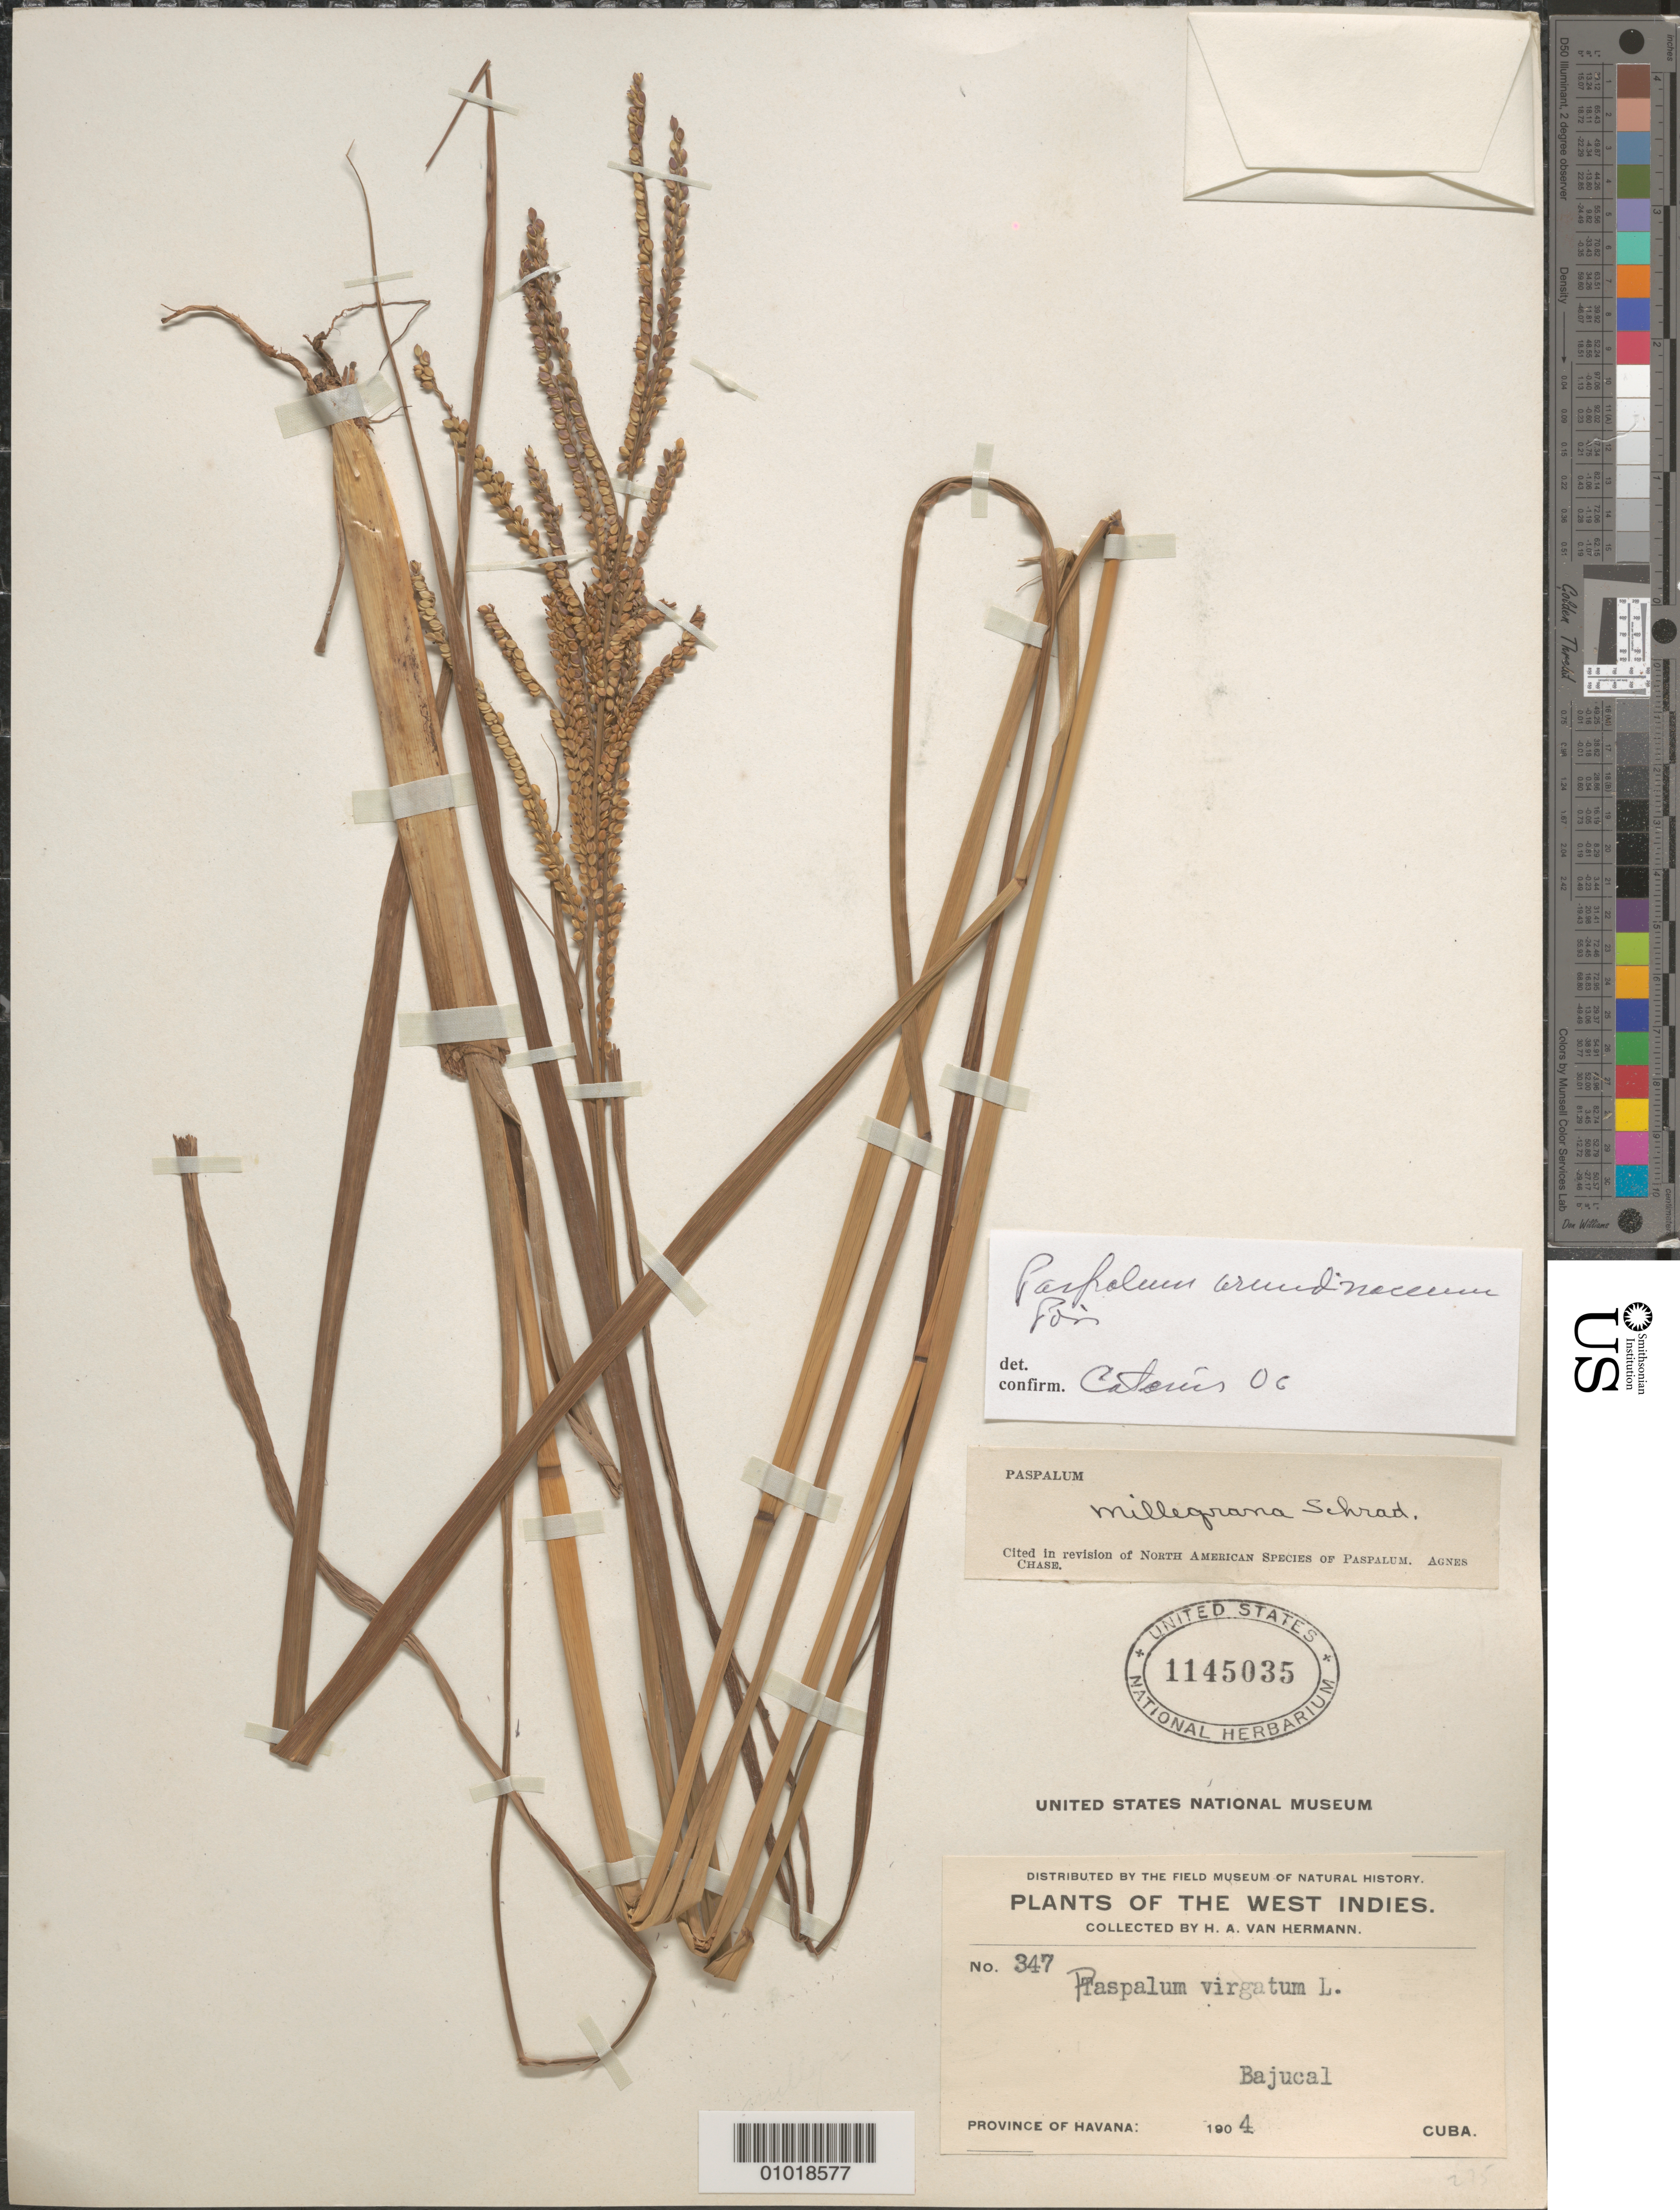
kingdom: Plantae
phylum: Tracheophyta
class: Liliopsida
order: Poales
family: Poaceae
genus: Paspalum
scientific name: Paspalum arundinaceum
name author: Poir.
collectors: H. A. Van Hermann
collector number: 347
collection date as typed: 1904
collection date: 1904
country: Cuba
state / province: La Habana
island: Cuba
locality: Bejucal [collector spelling 'Bajucal']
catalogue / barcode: US 1145035